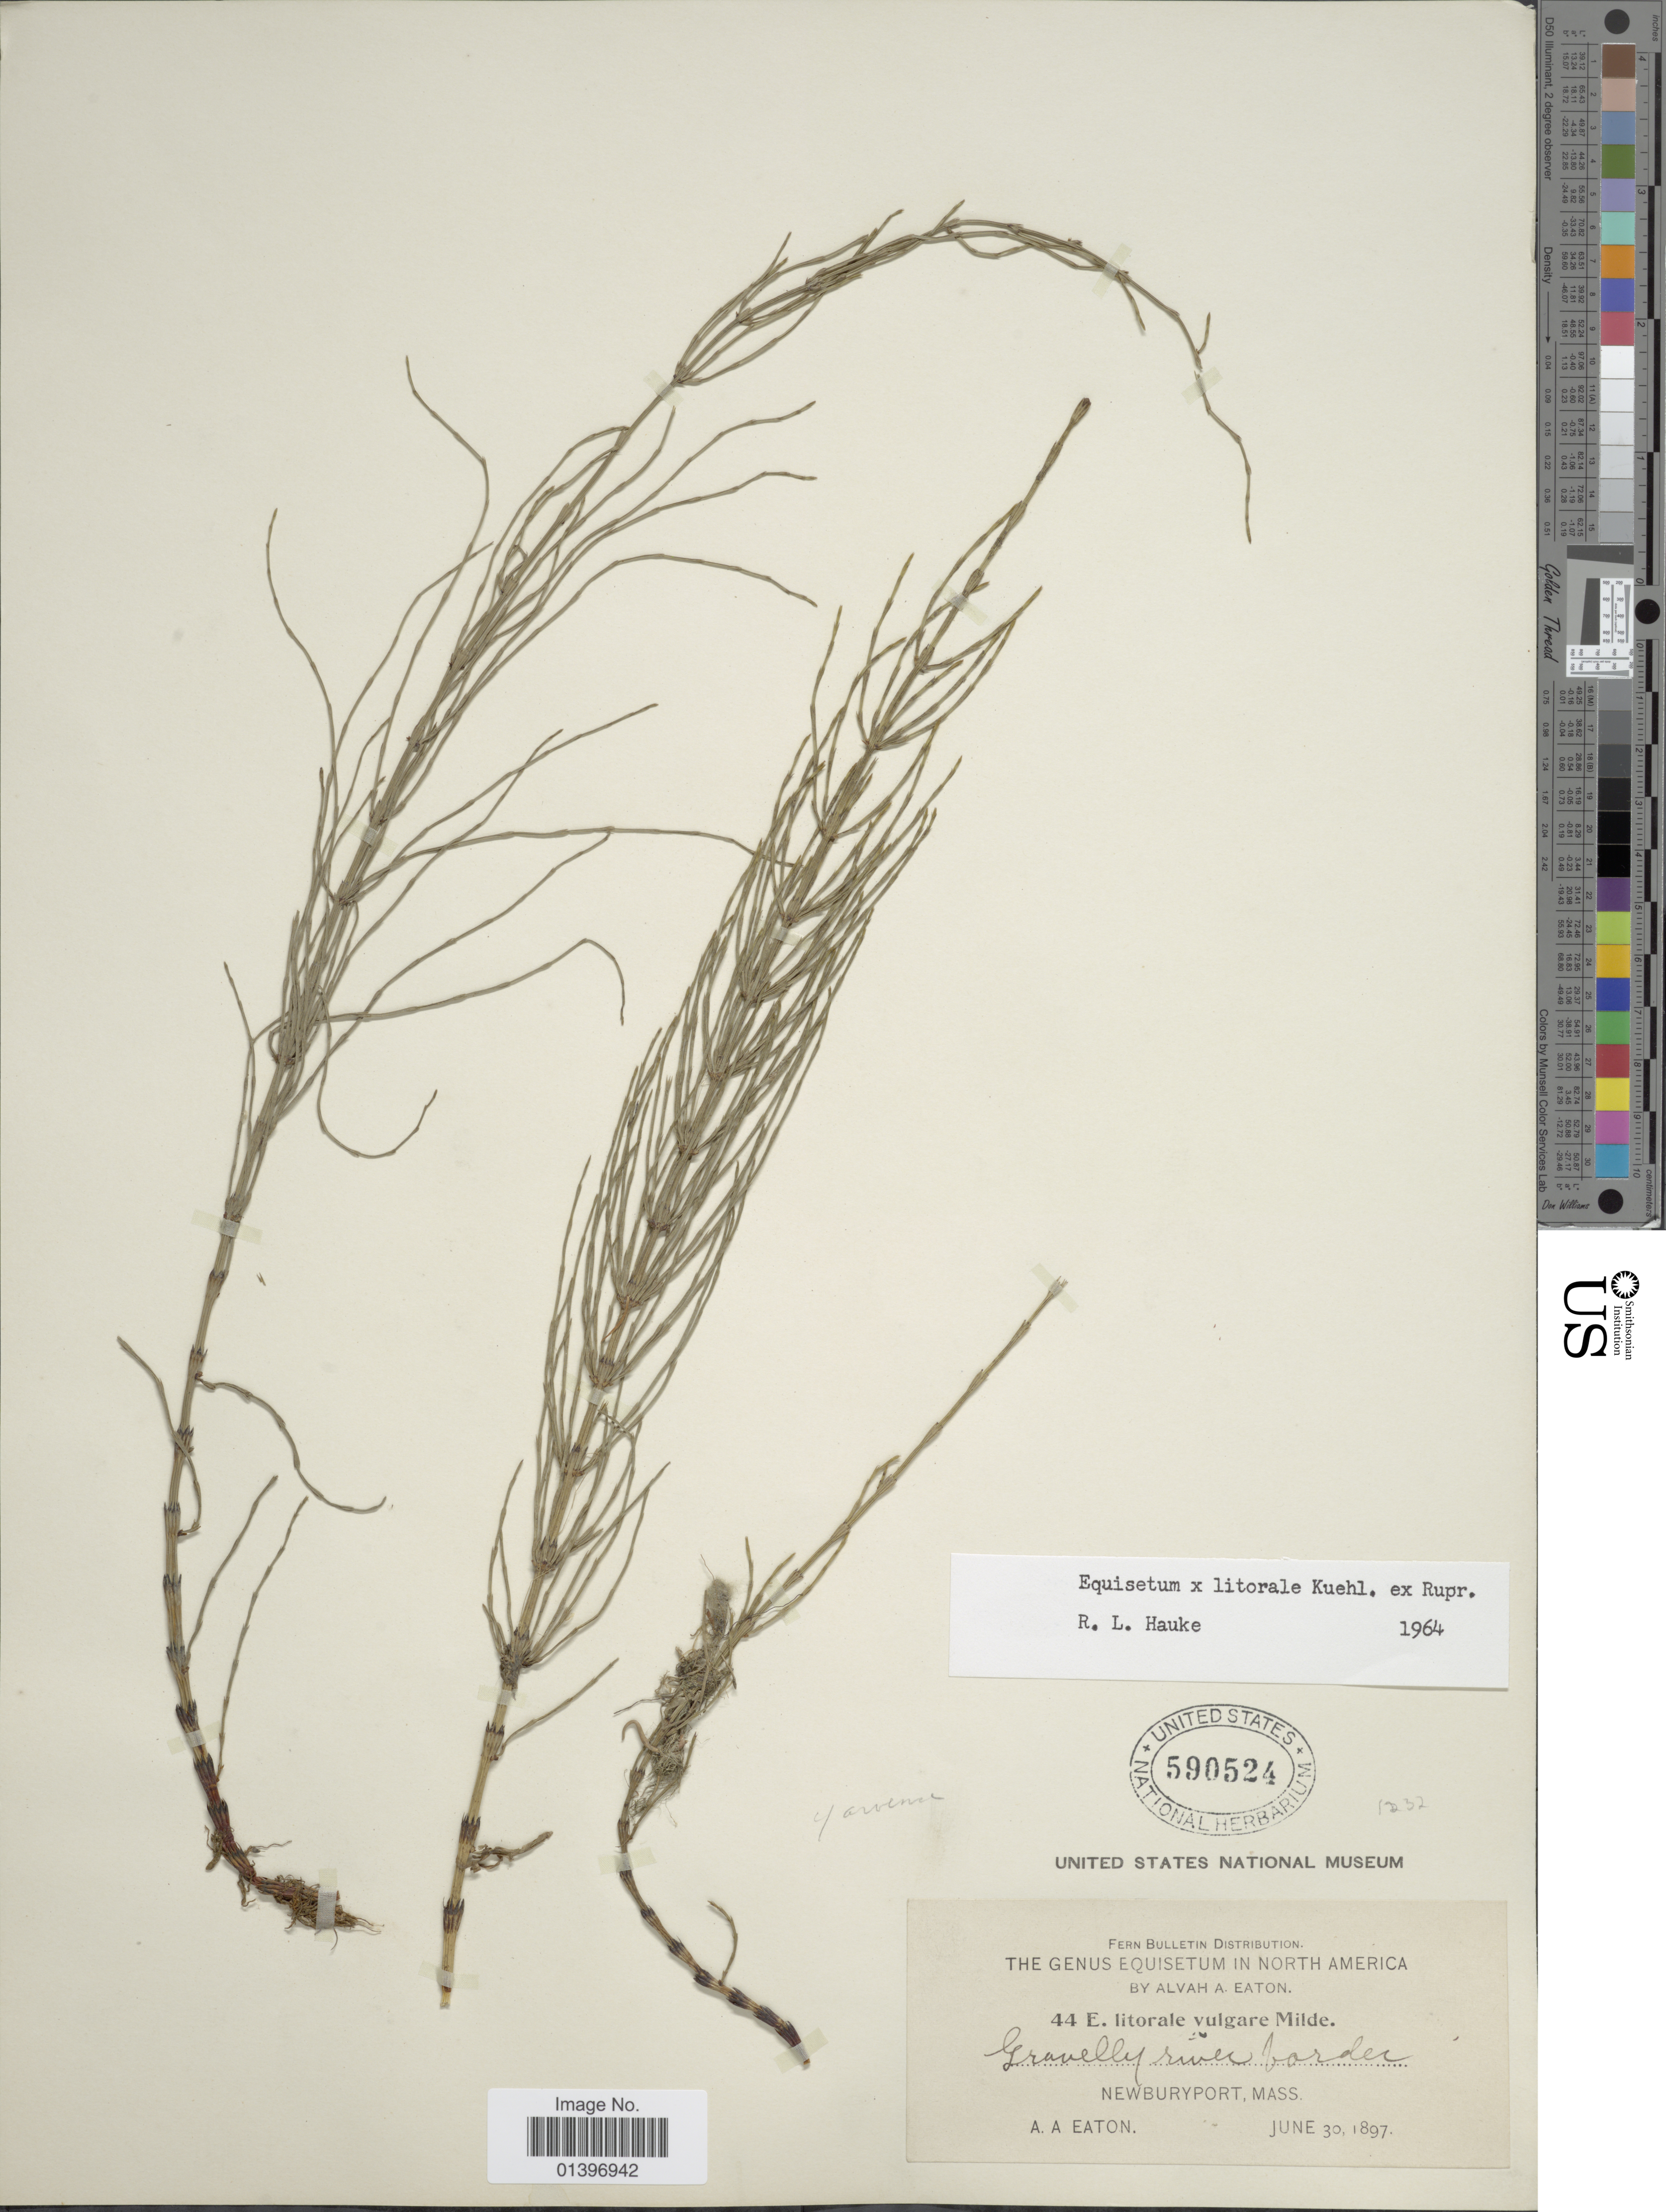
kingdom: Plantae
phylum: Tracheophyta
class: Polypodiopsida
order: Equisetales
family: Equisetaceae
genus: Equisetum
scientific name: Equisetum x litorale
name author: Kuhlw.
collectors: A. A. Eaton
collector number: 44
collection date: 1897-06-30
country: United States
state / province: Massachusetts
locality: Newburyport, Mass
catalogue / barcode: US 590524